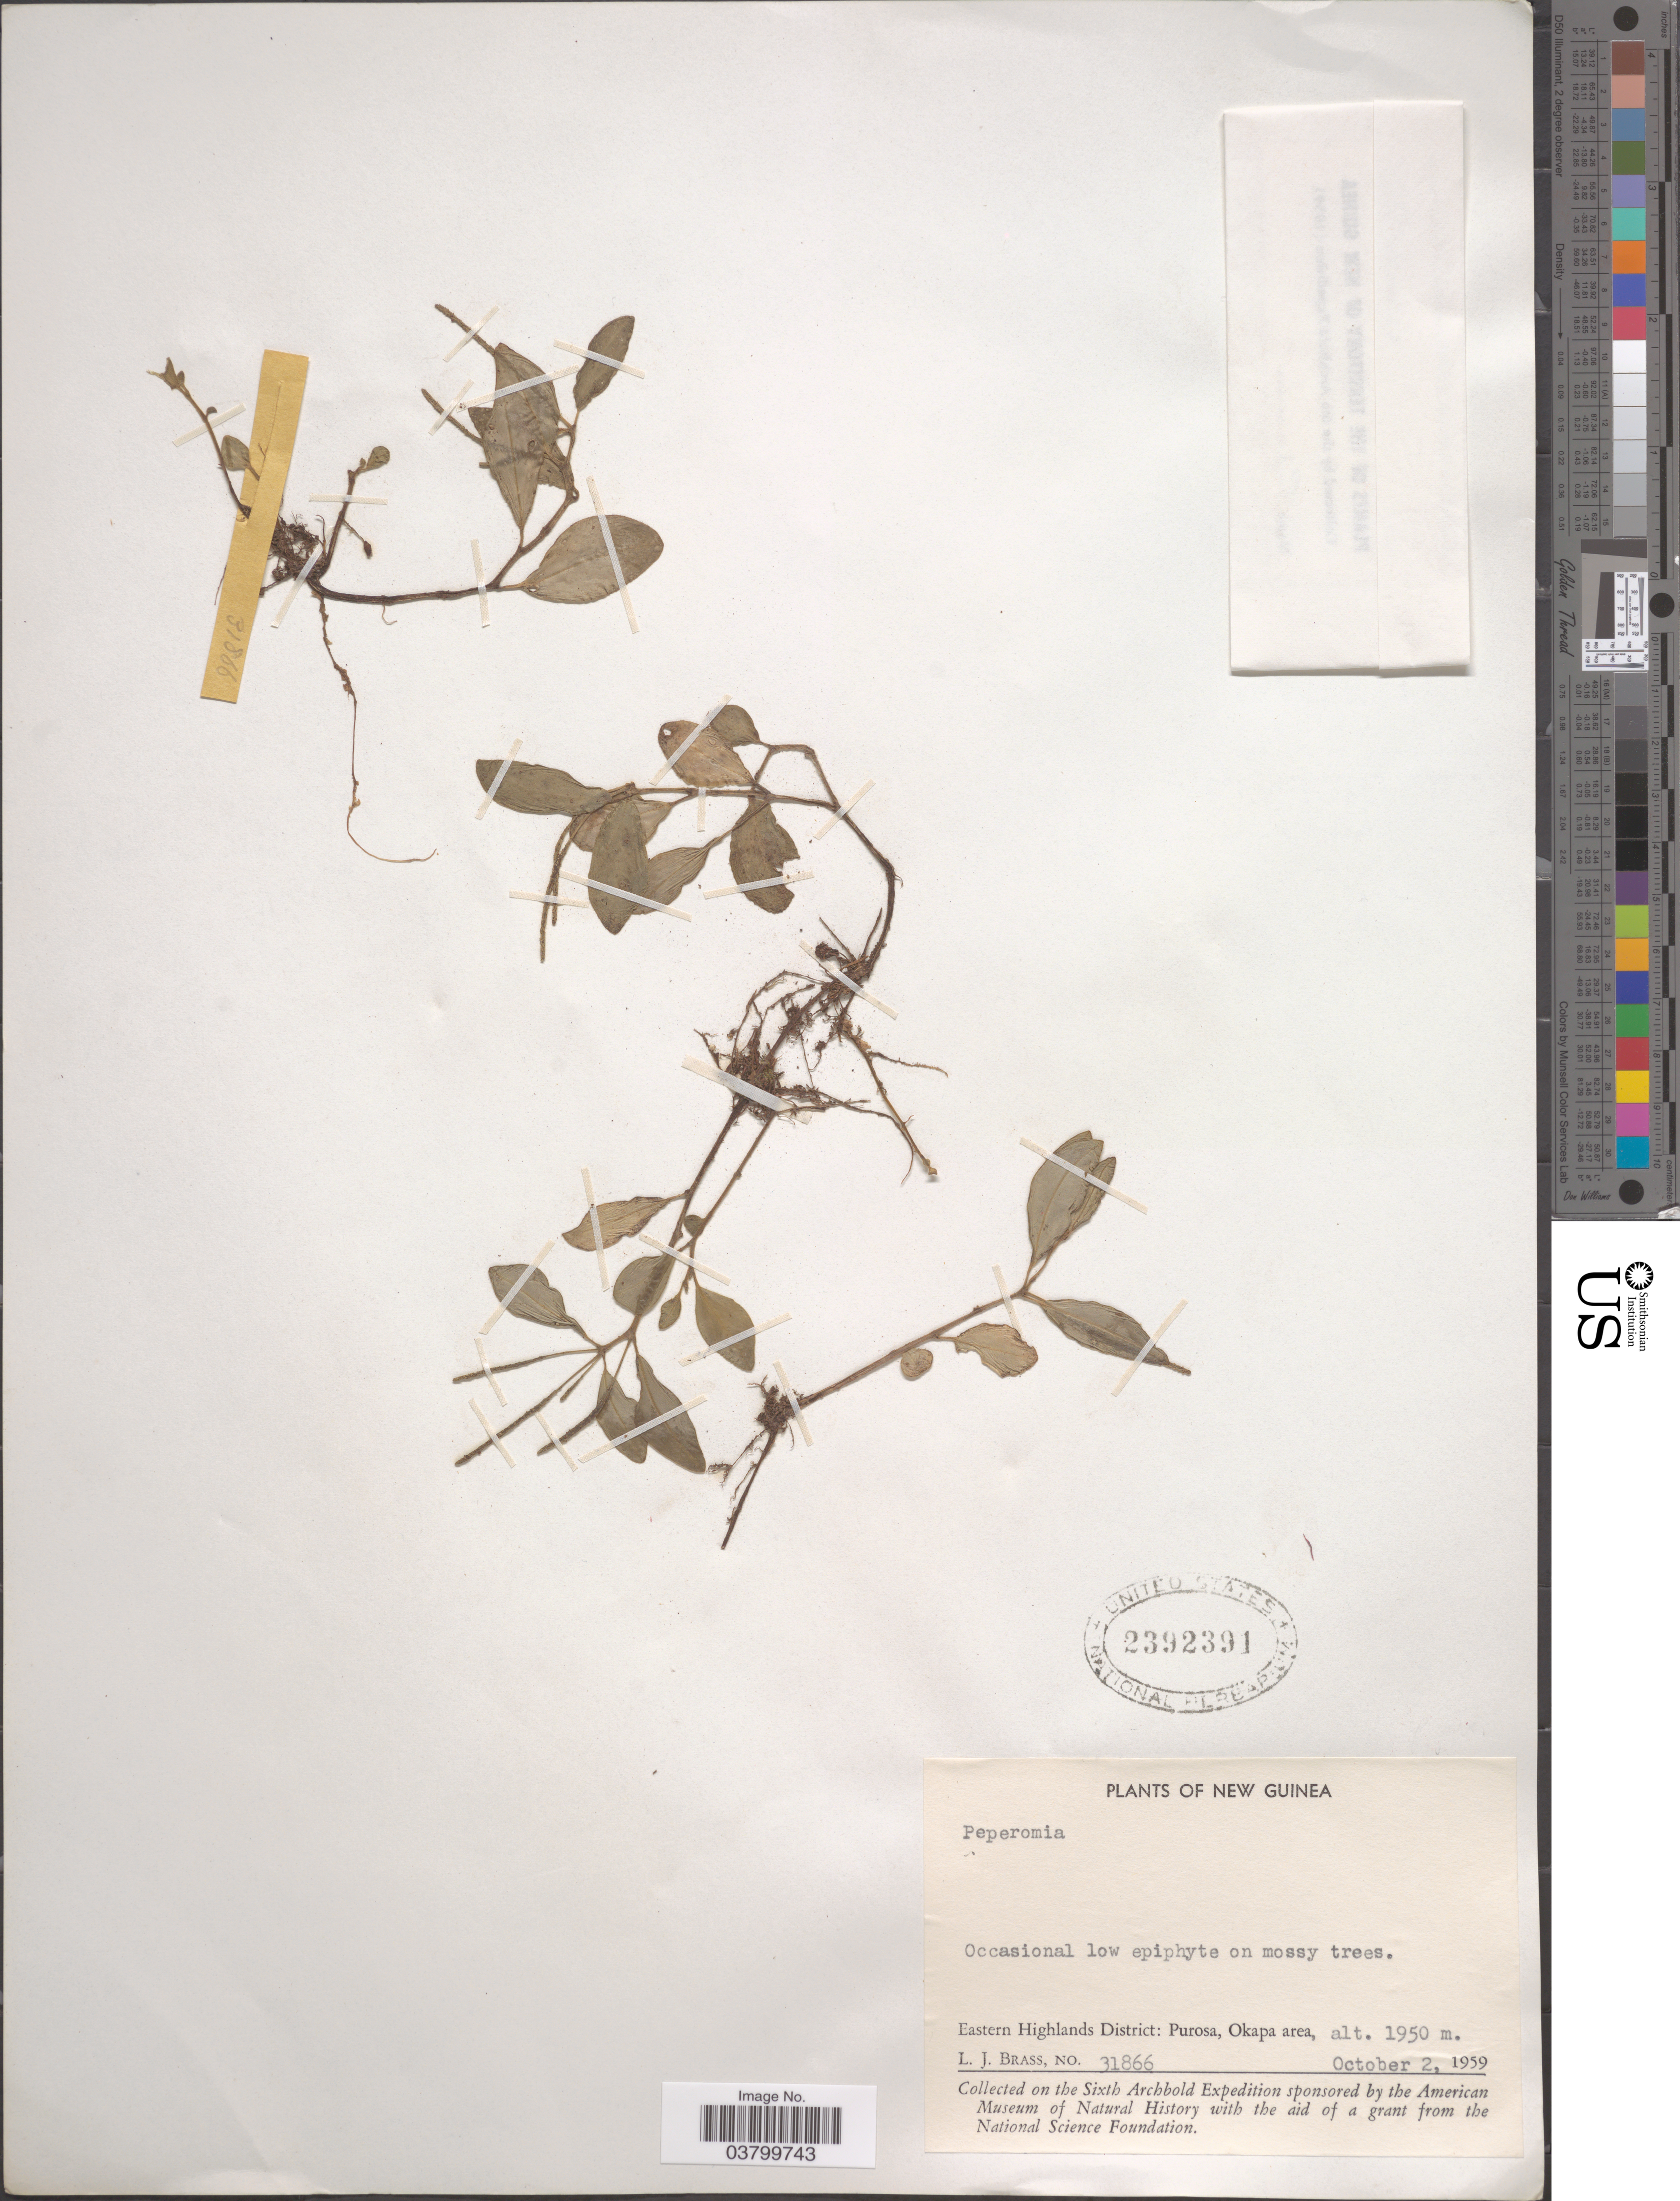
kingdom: Plantae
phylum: Tracheophyta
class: Magnoliopsida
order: Piperales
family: Piperaceae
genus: Peperomia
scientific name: Peperomia sp.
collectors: L. J. Brass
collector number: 31866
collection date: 1959-10-02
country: Papua New Guinea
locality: New Guinea. Eastern Highlands District: Purosa, Okapa area.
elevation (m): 1950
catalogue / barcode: US 2392391